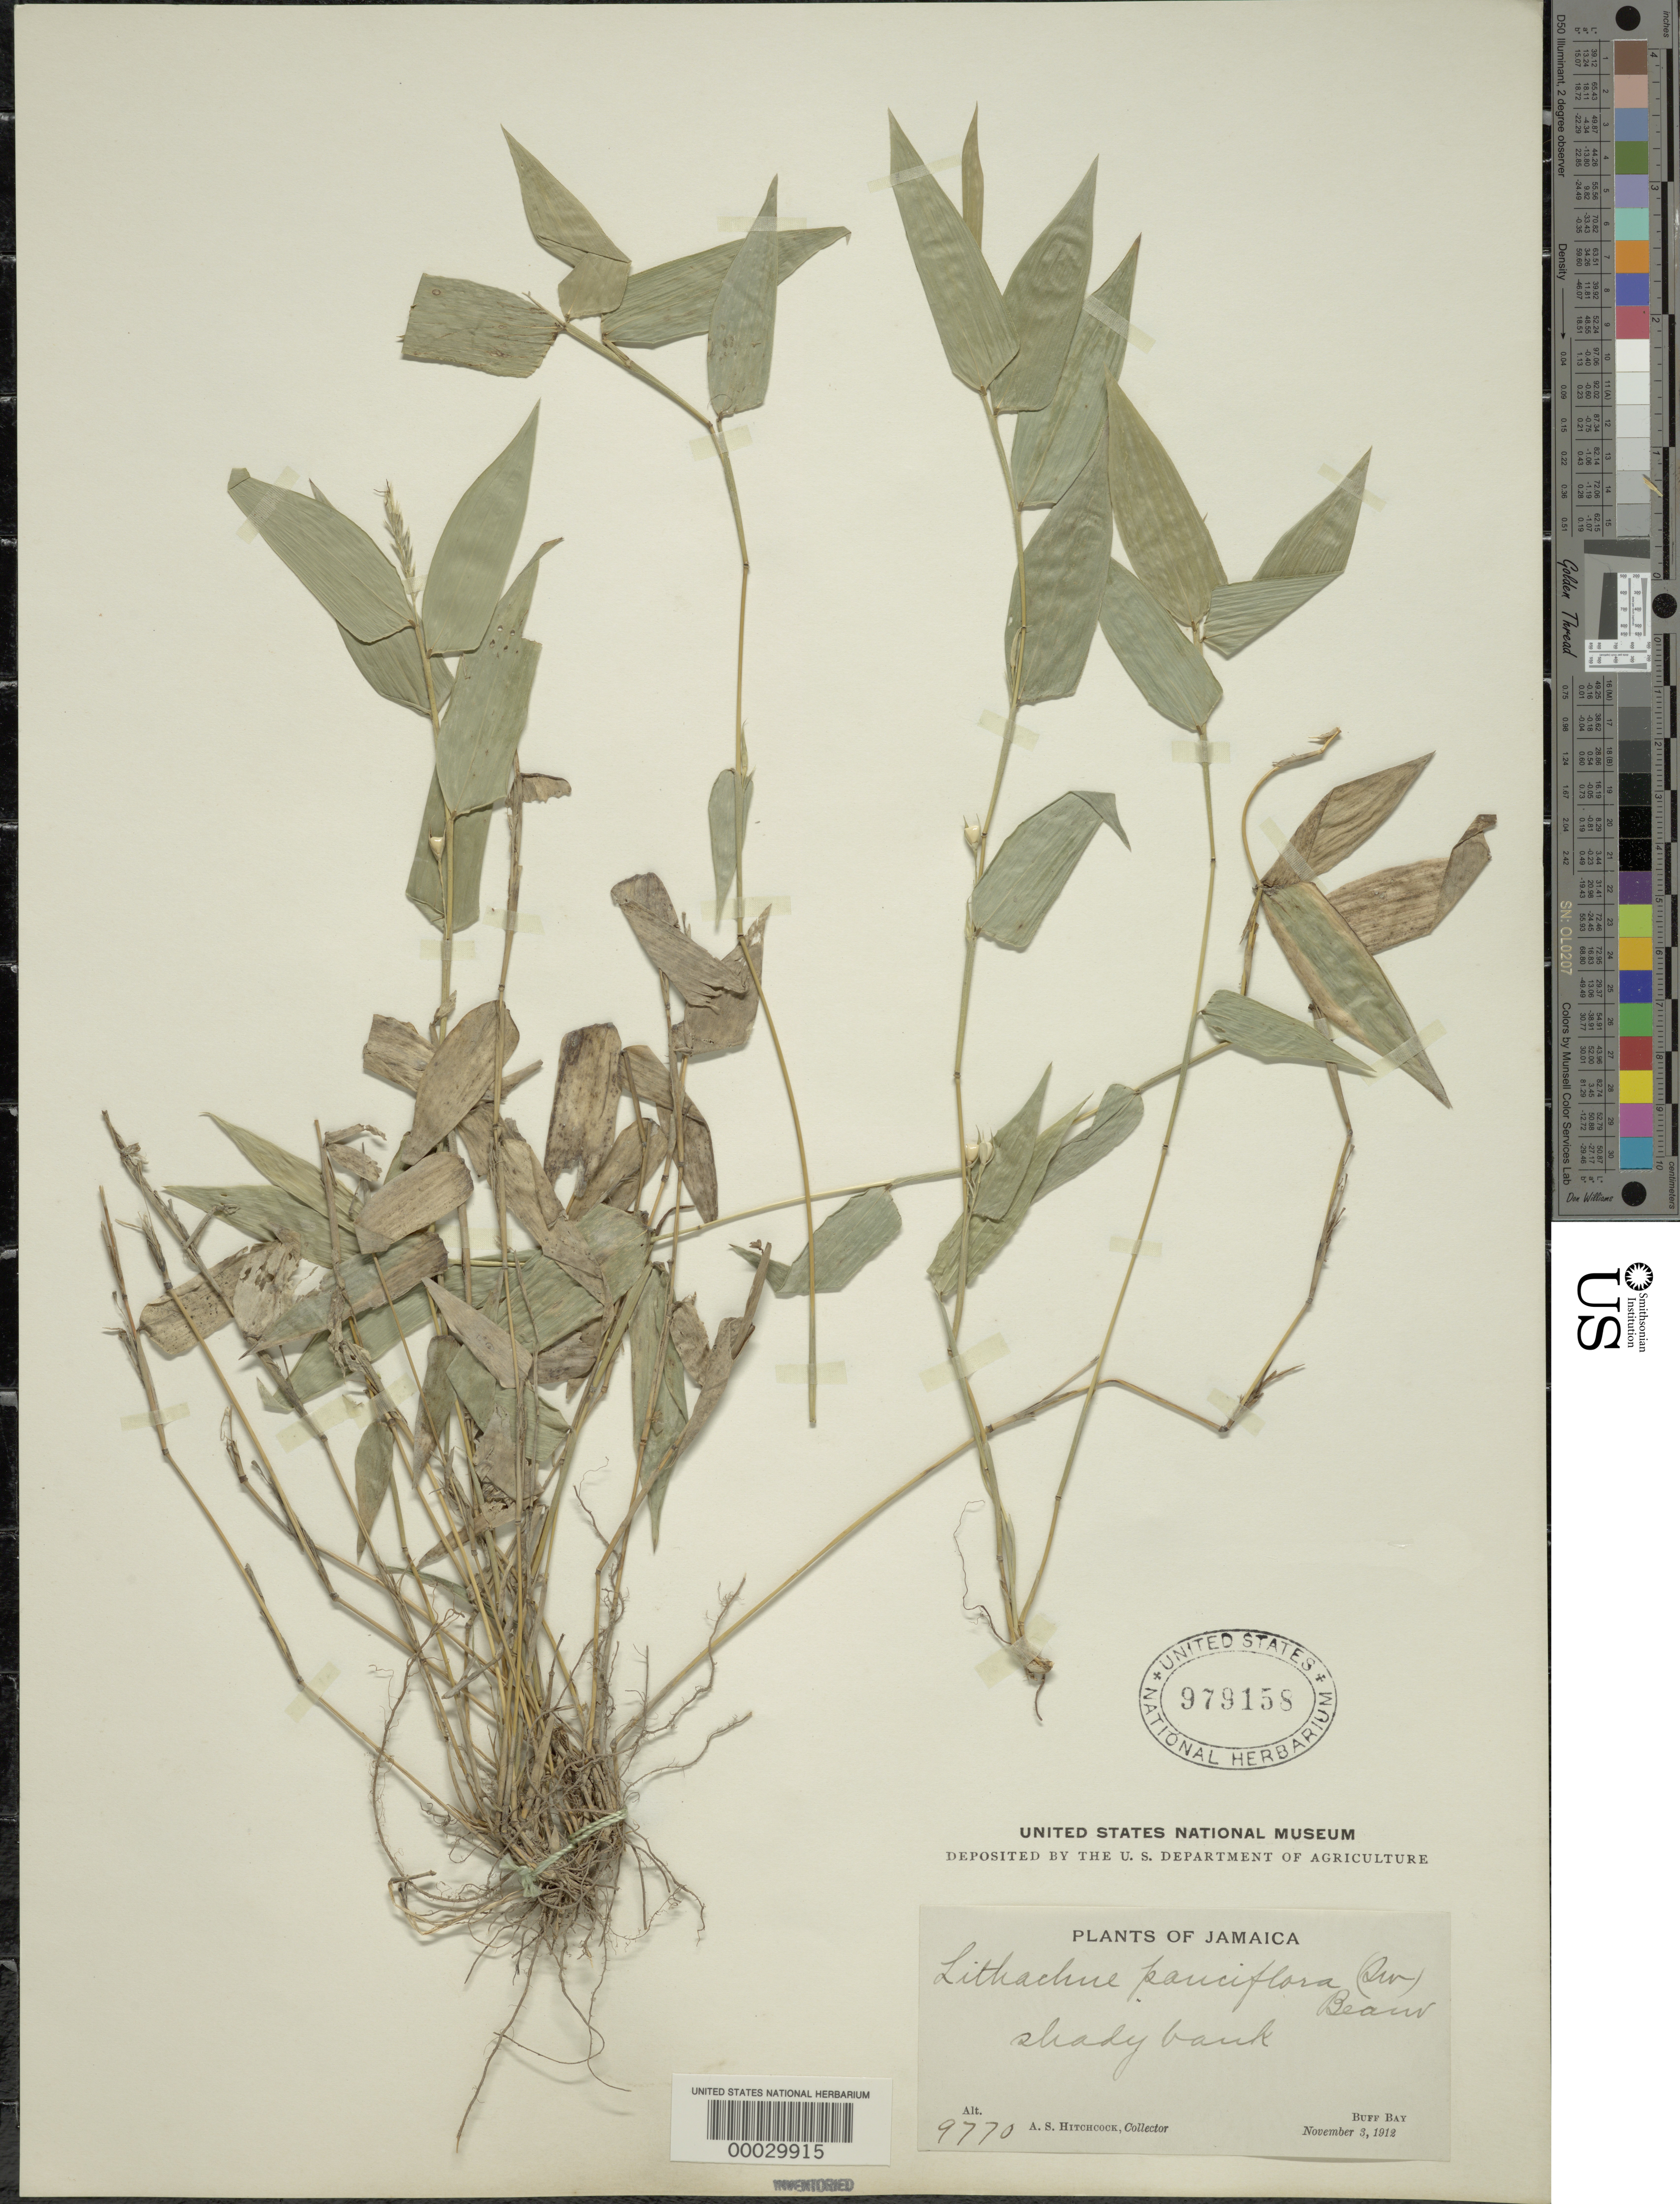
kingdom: Plantae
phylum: Tracheophyta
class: Liliopsida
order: Poales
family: Poaceae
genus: Lithachne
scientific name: Lithachne pauciflora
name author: (Sw.) P. Beauv.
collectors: A. S. Hitchcock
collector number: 9770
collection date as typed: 03 Nov 1912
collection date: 1912-11-03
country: Jamaica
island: Greater Antilles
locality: Buff bay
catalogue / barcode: US 979158